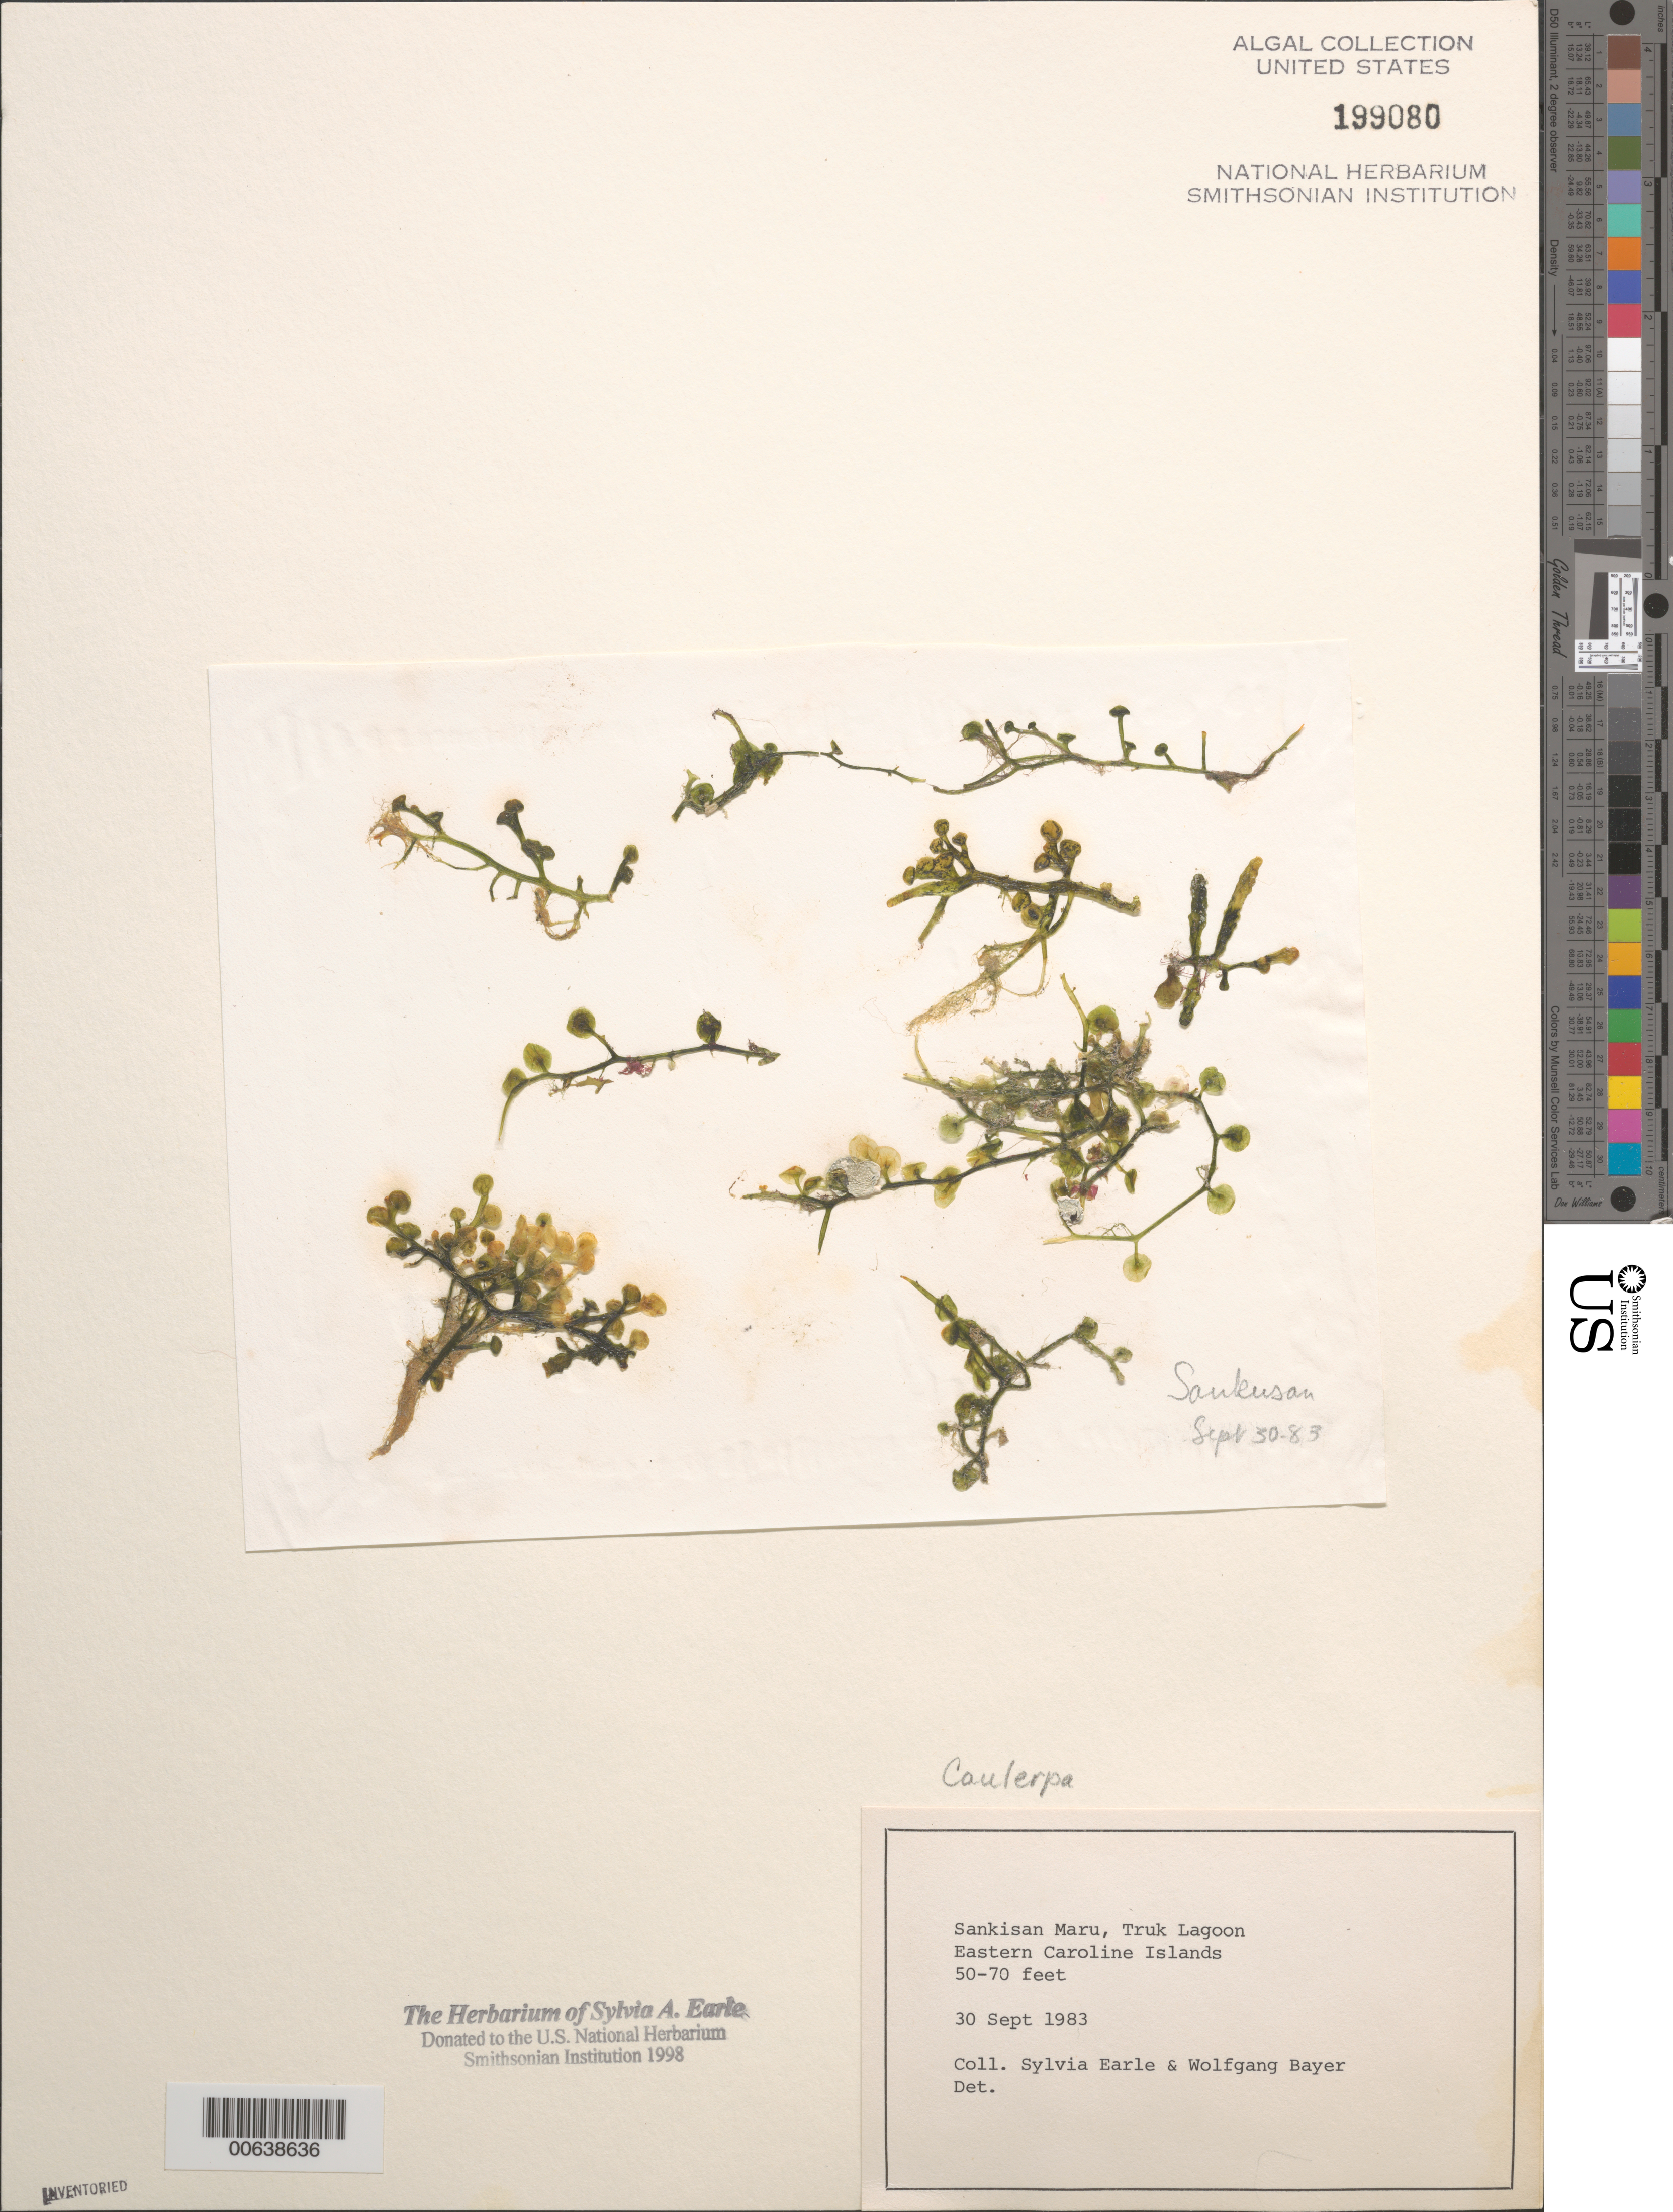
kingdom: Plantae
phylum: Chlorophyta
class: Ulvophyceae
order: Bryopsidales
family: Caulerpaceae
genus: Caulerpa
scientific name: Caulerpa sp.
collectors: S. A. Earle & W. Bayer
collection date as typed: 30 Sep 1983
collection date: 1983-09-30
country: Micronesia, Federated States of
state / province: Truk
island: Truk (Chuuk) Is.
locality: Chuuk Lagoon [Truk Lagoon), Sankisan Maru shipwreck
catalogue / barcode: US 199080